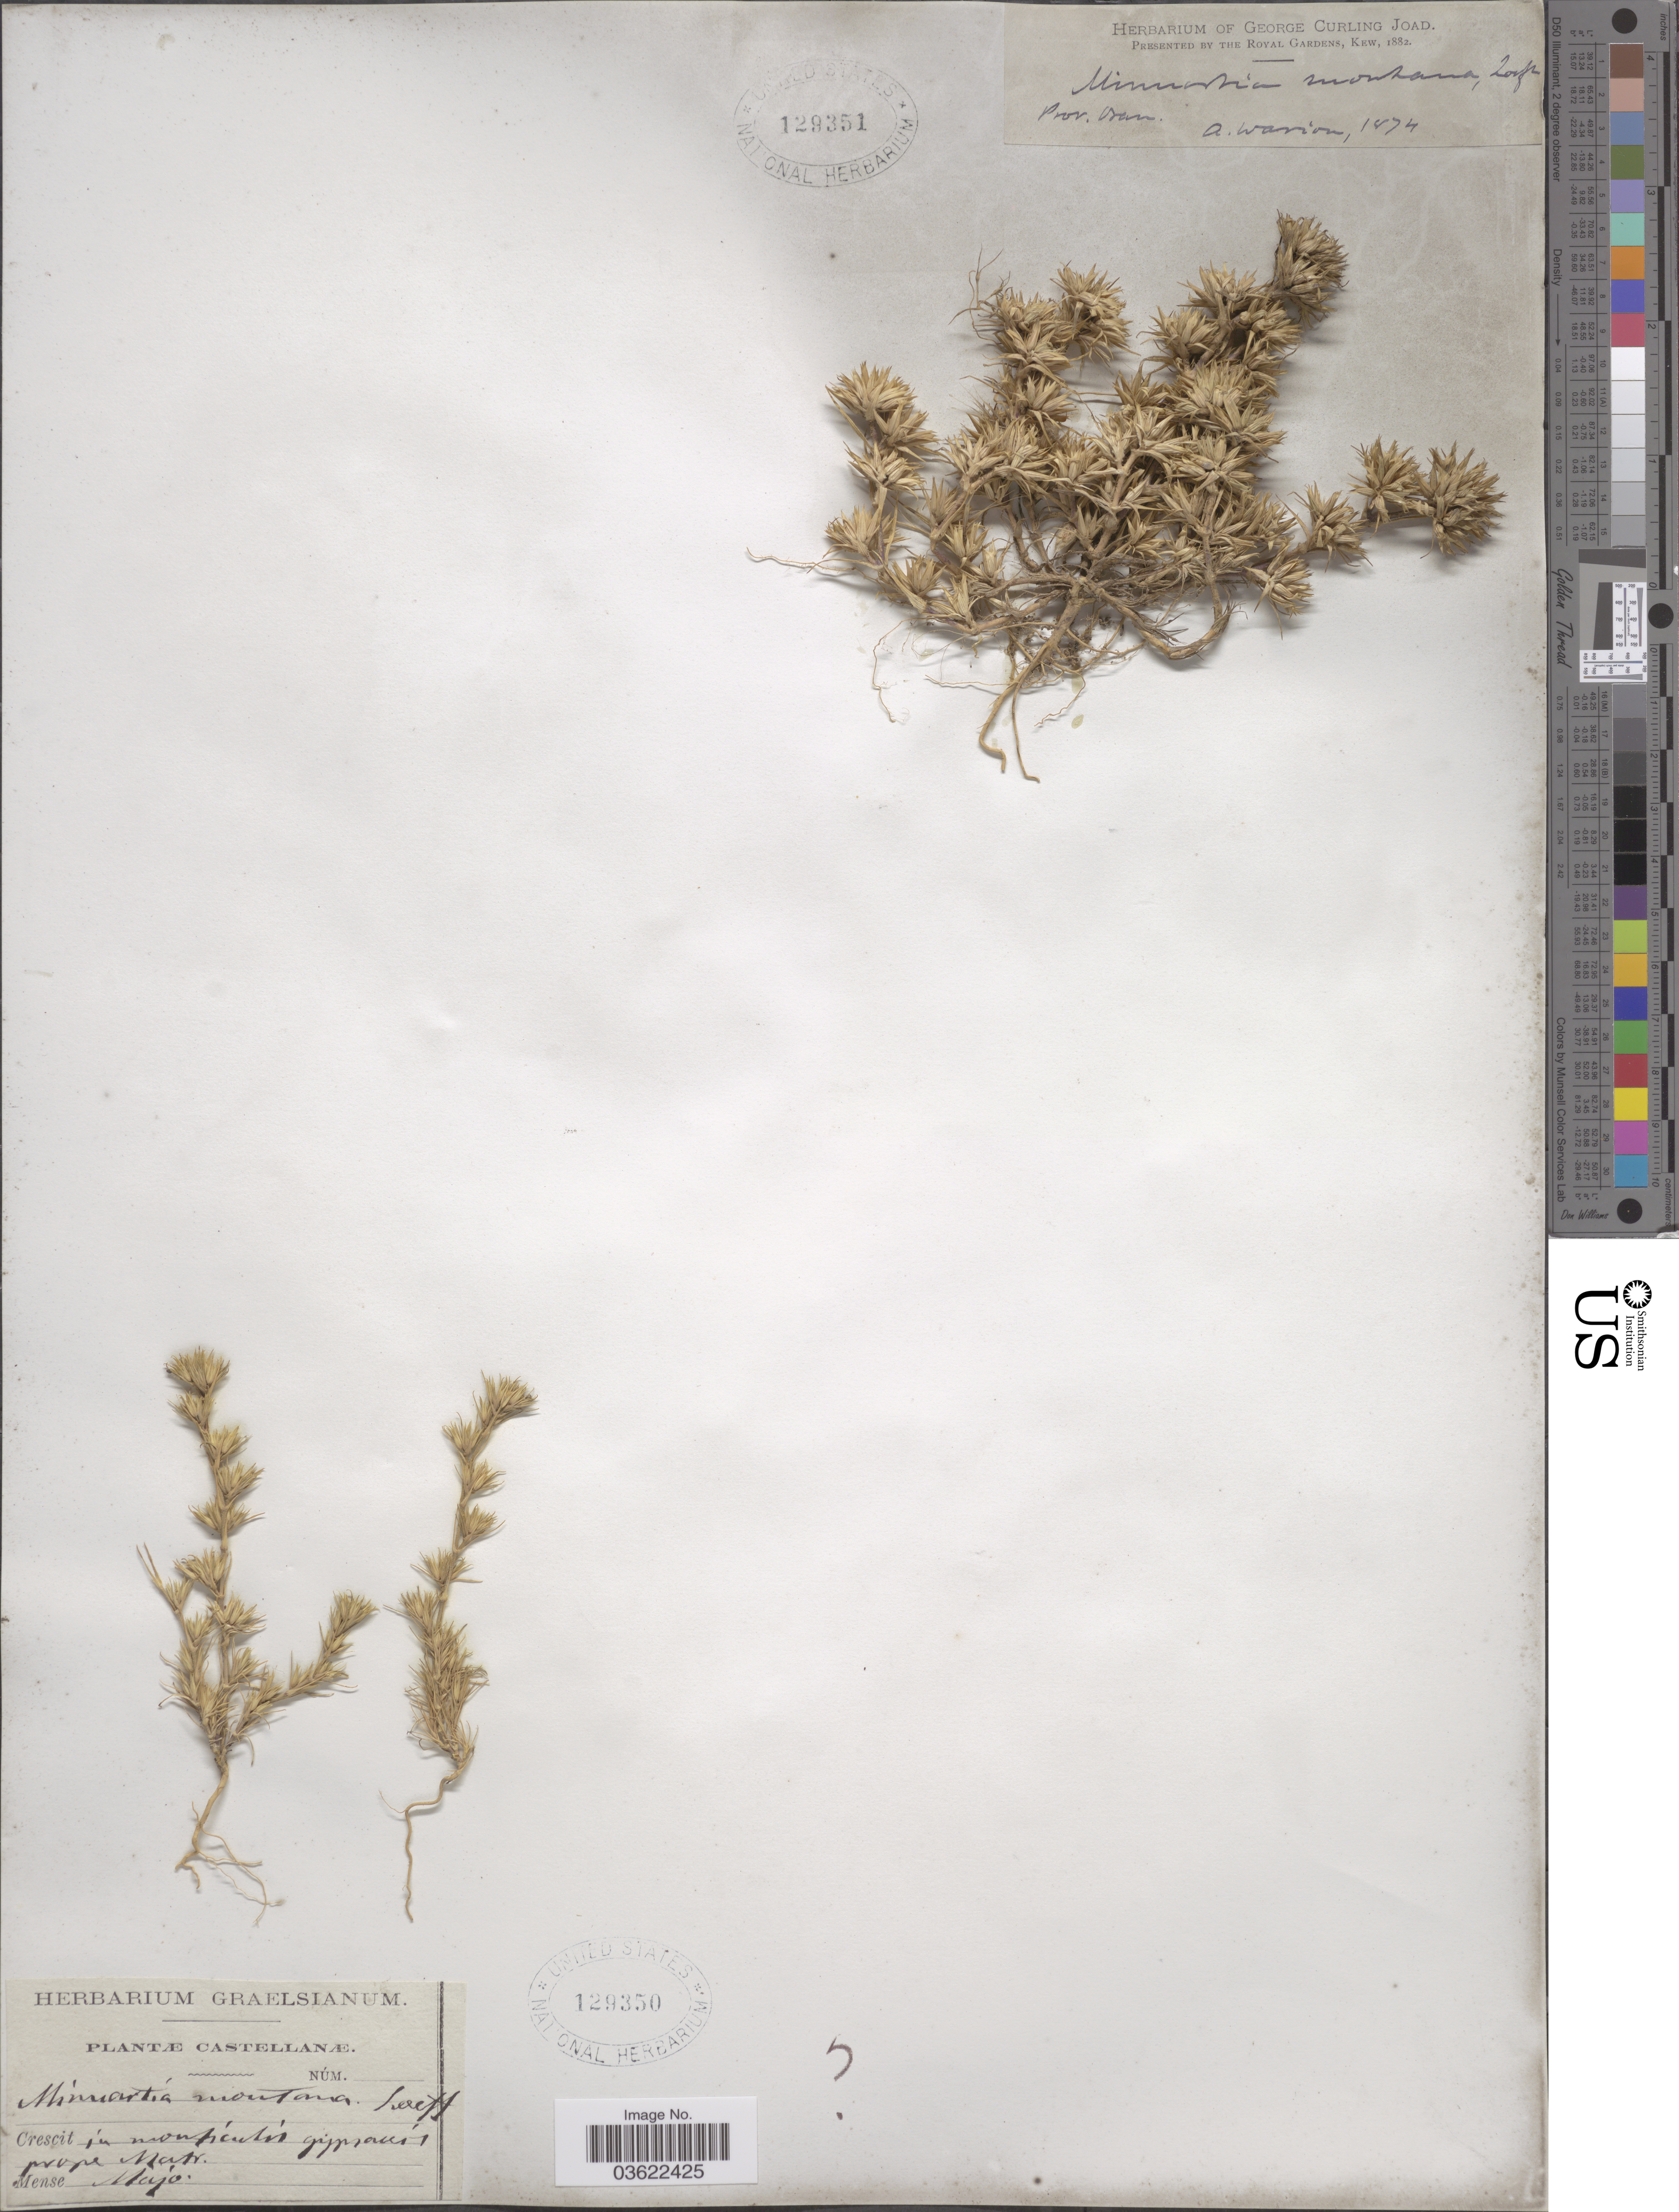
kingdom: Plantae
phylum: Tracheophyta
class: Magnoliopsida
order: Caryophyllales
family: Caryophyllaceae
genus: Arenaria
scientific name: Arenaria montana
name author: L.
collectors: ex Herb. Graelsianum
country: Spain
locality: Castellanæ, prope Matr.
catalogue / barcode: US 129350